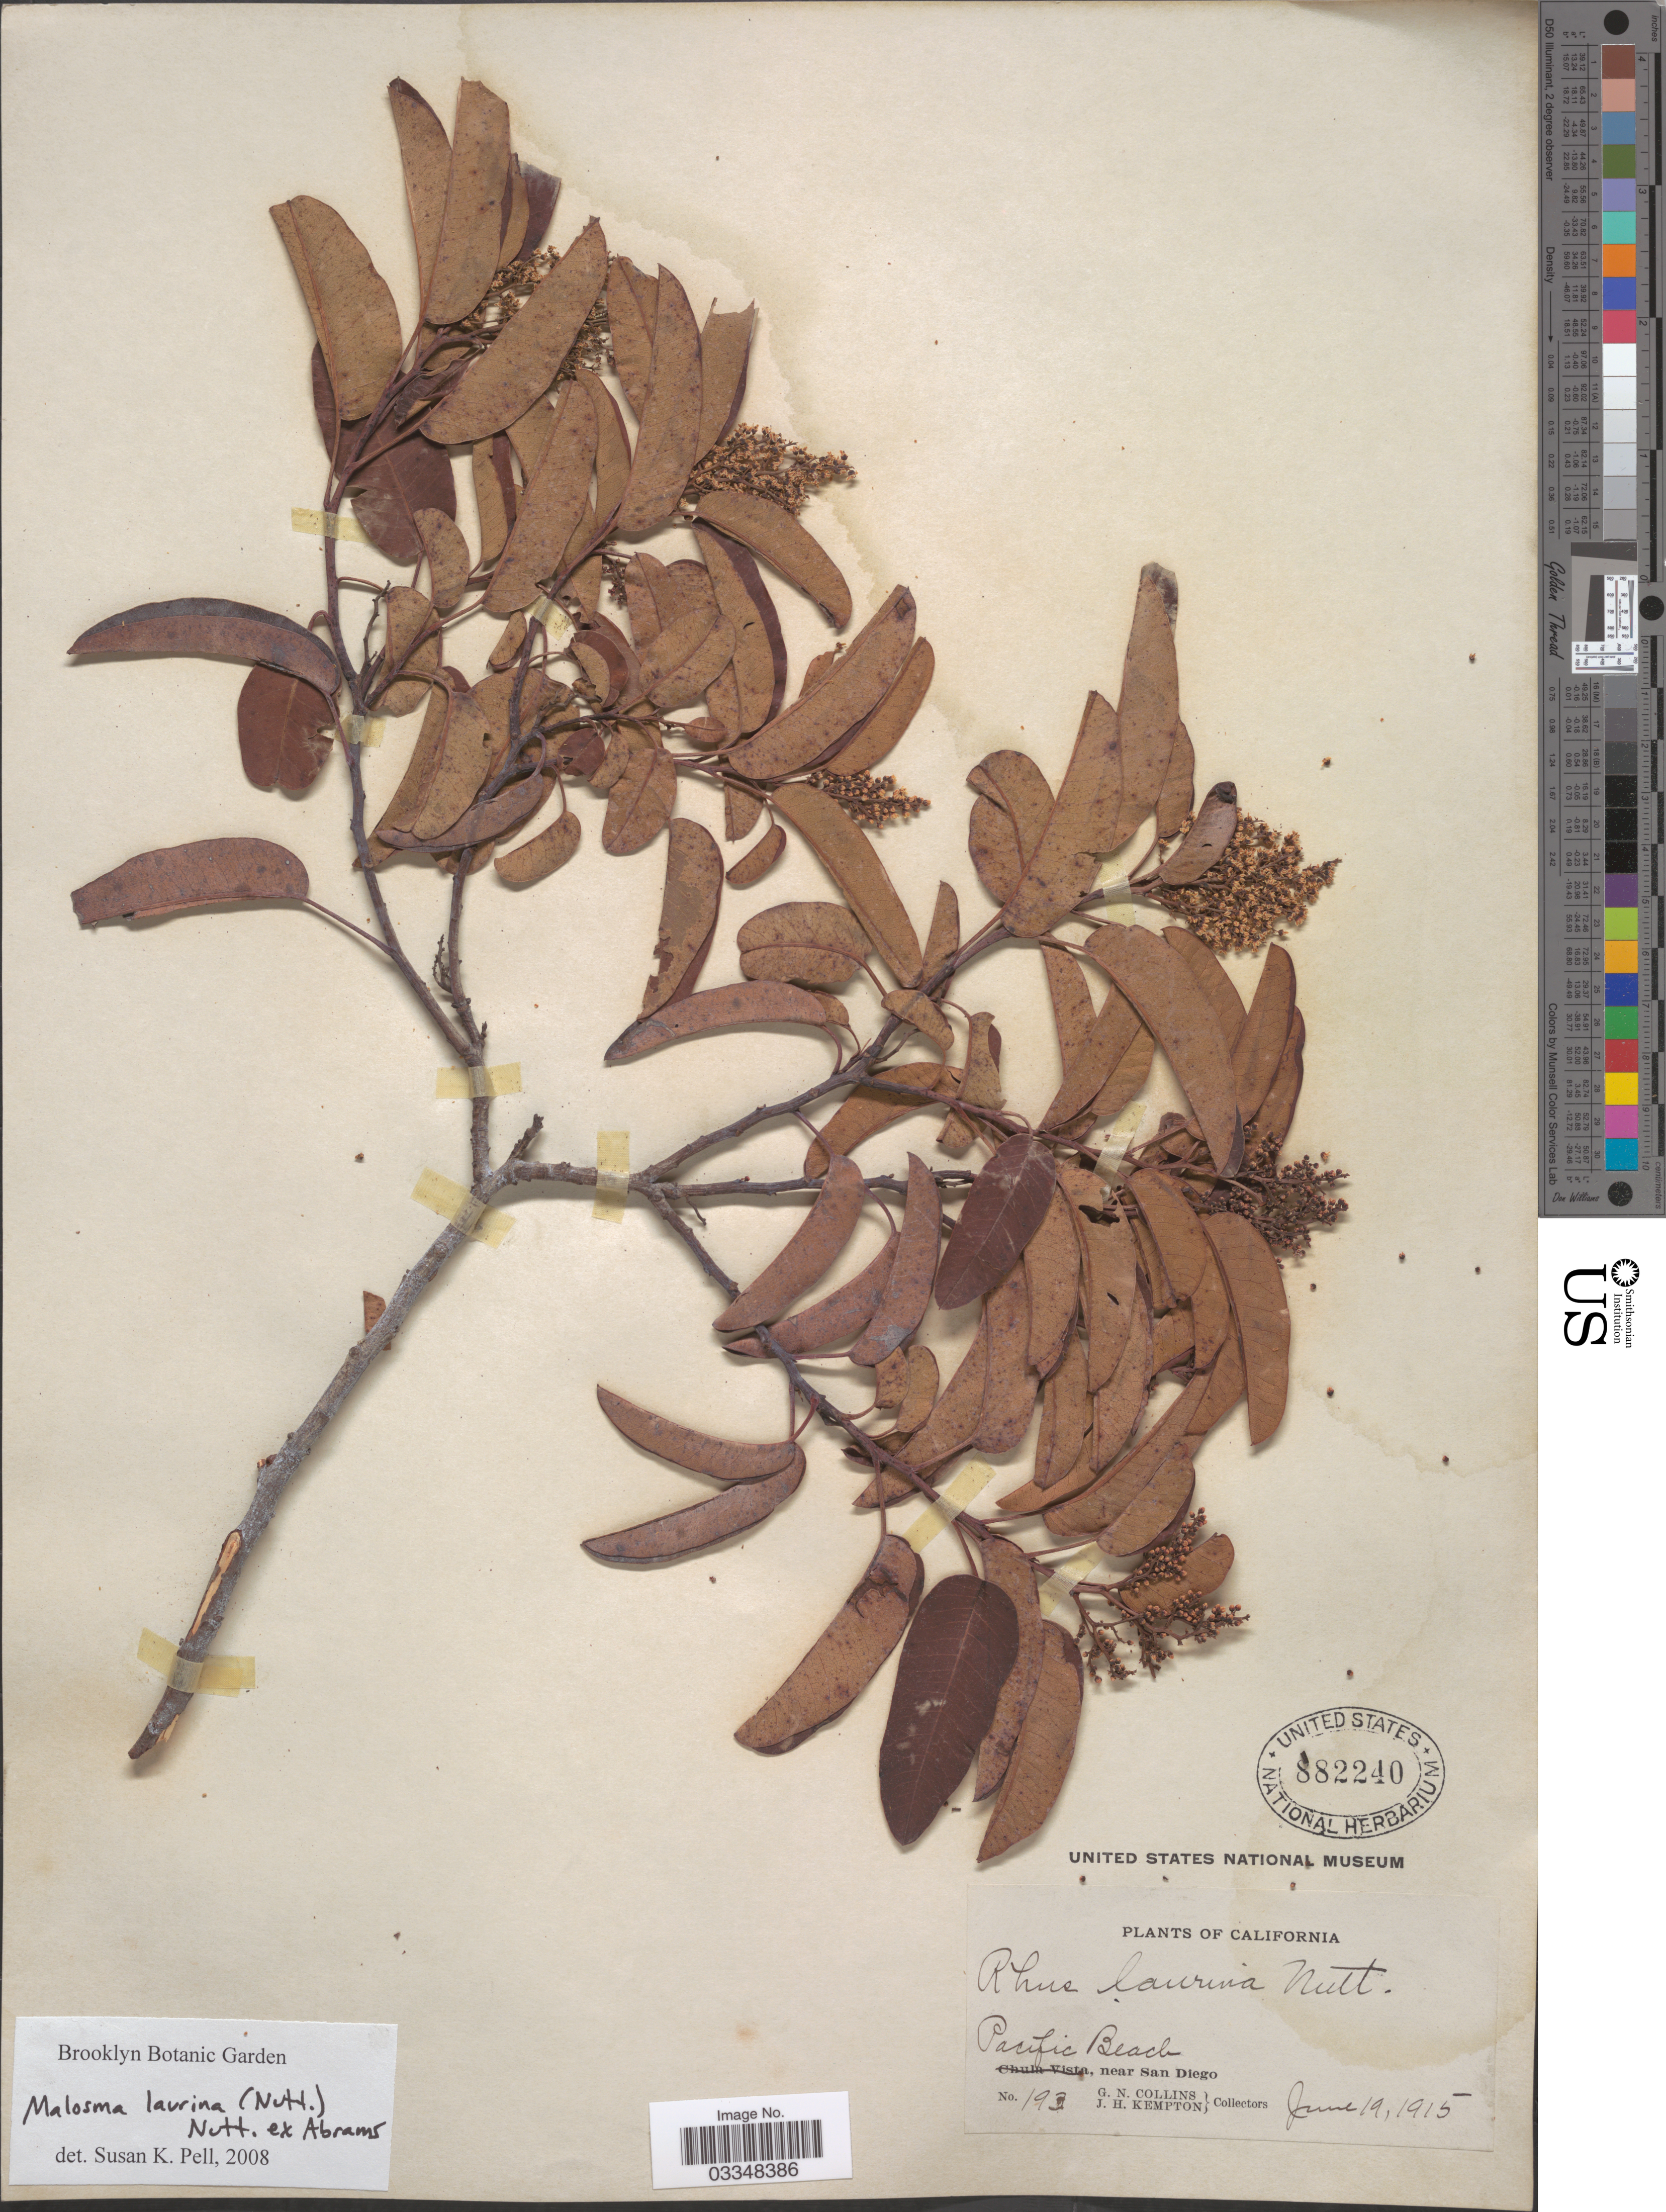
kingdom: Plantae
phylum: Tracheophyta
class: Magnoliopsida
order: Sapindales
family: Anacardiaceae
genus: Malosma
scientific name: Malosma laurina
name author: (Nutt.) Nutt. ex Abrams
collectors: G. Collins & J. H. Kempton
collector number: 193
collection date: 1915-06-19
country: United States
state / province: California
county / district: San Diego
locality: Pacific Beach near San Diego.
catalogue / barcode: US 882240